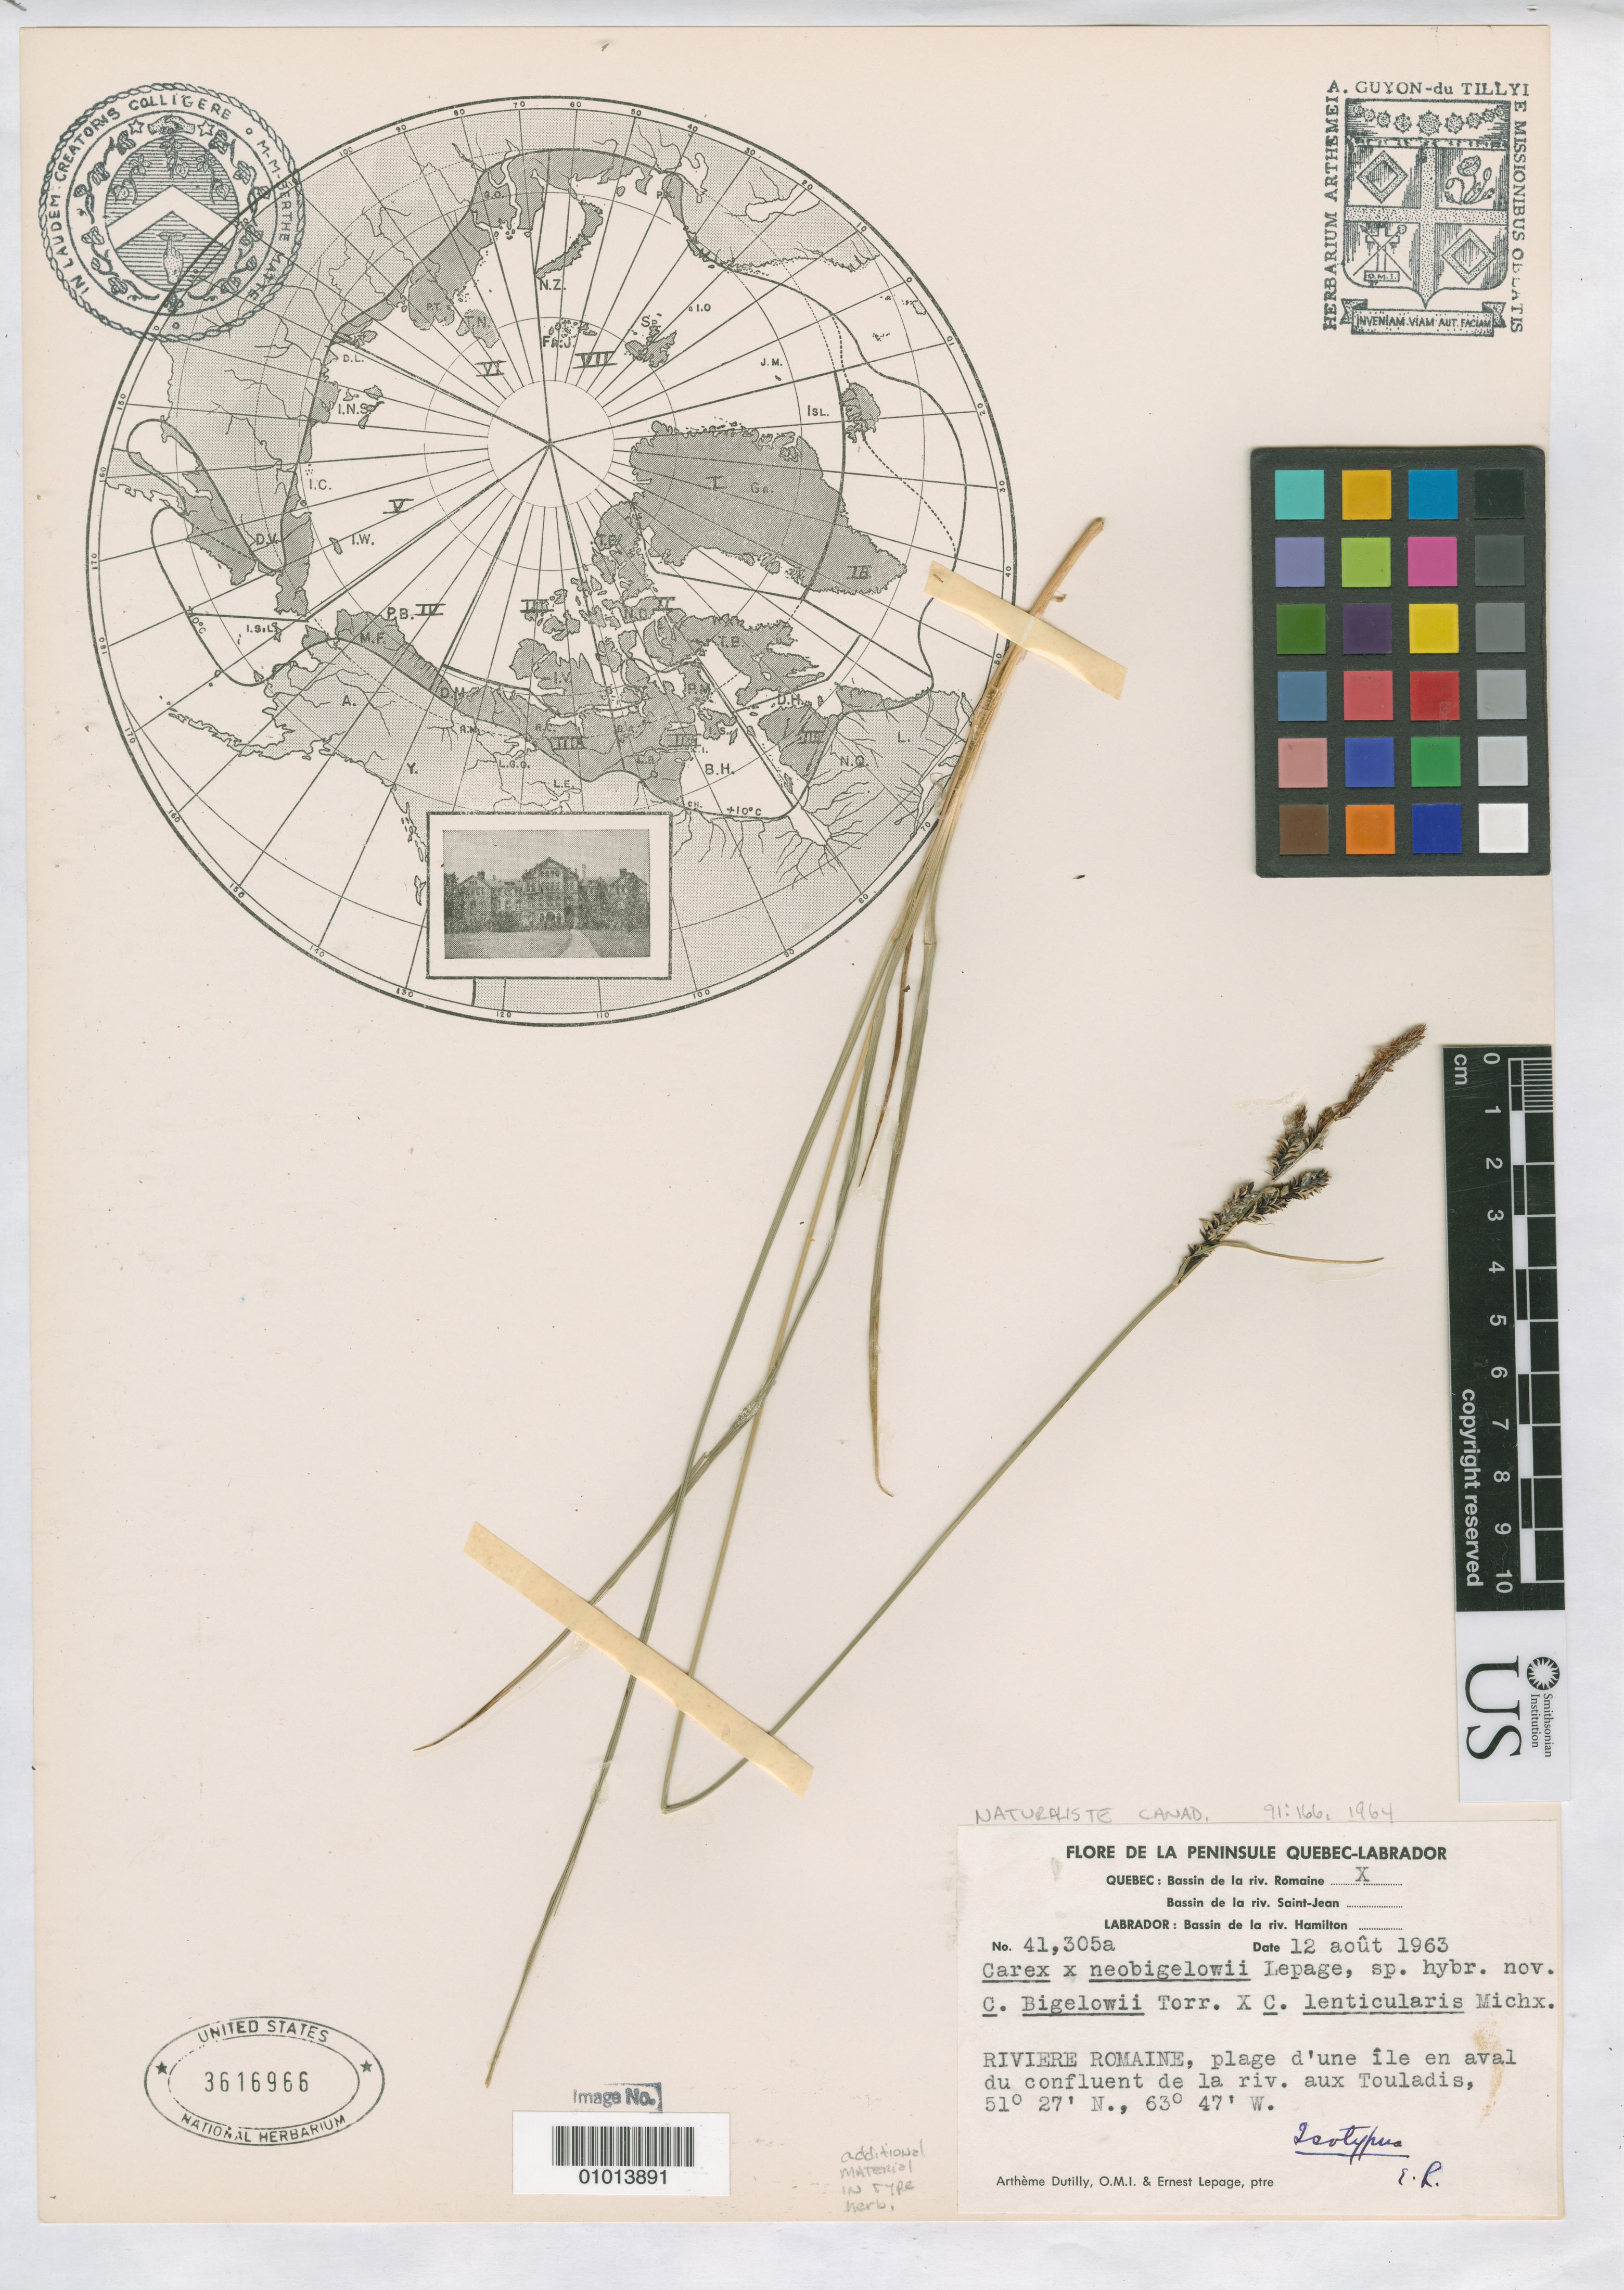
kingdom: Plantae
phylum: Tracheophyta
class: Liliopsida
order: Poales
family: Cyperaceae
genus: Carex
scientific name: Carex x neobigelowii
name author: Lepage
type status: Isotype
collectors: A. Dutilly & E. L. Lepage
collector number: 41305a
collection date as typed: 12 Aug 1963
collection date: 1963-08-12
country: Canada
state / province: Quebec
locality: Bassin de la Riv. Romaine.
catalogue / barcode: US 3616966